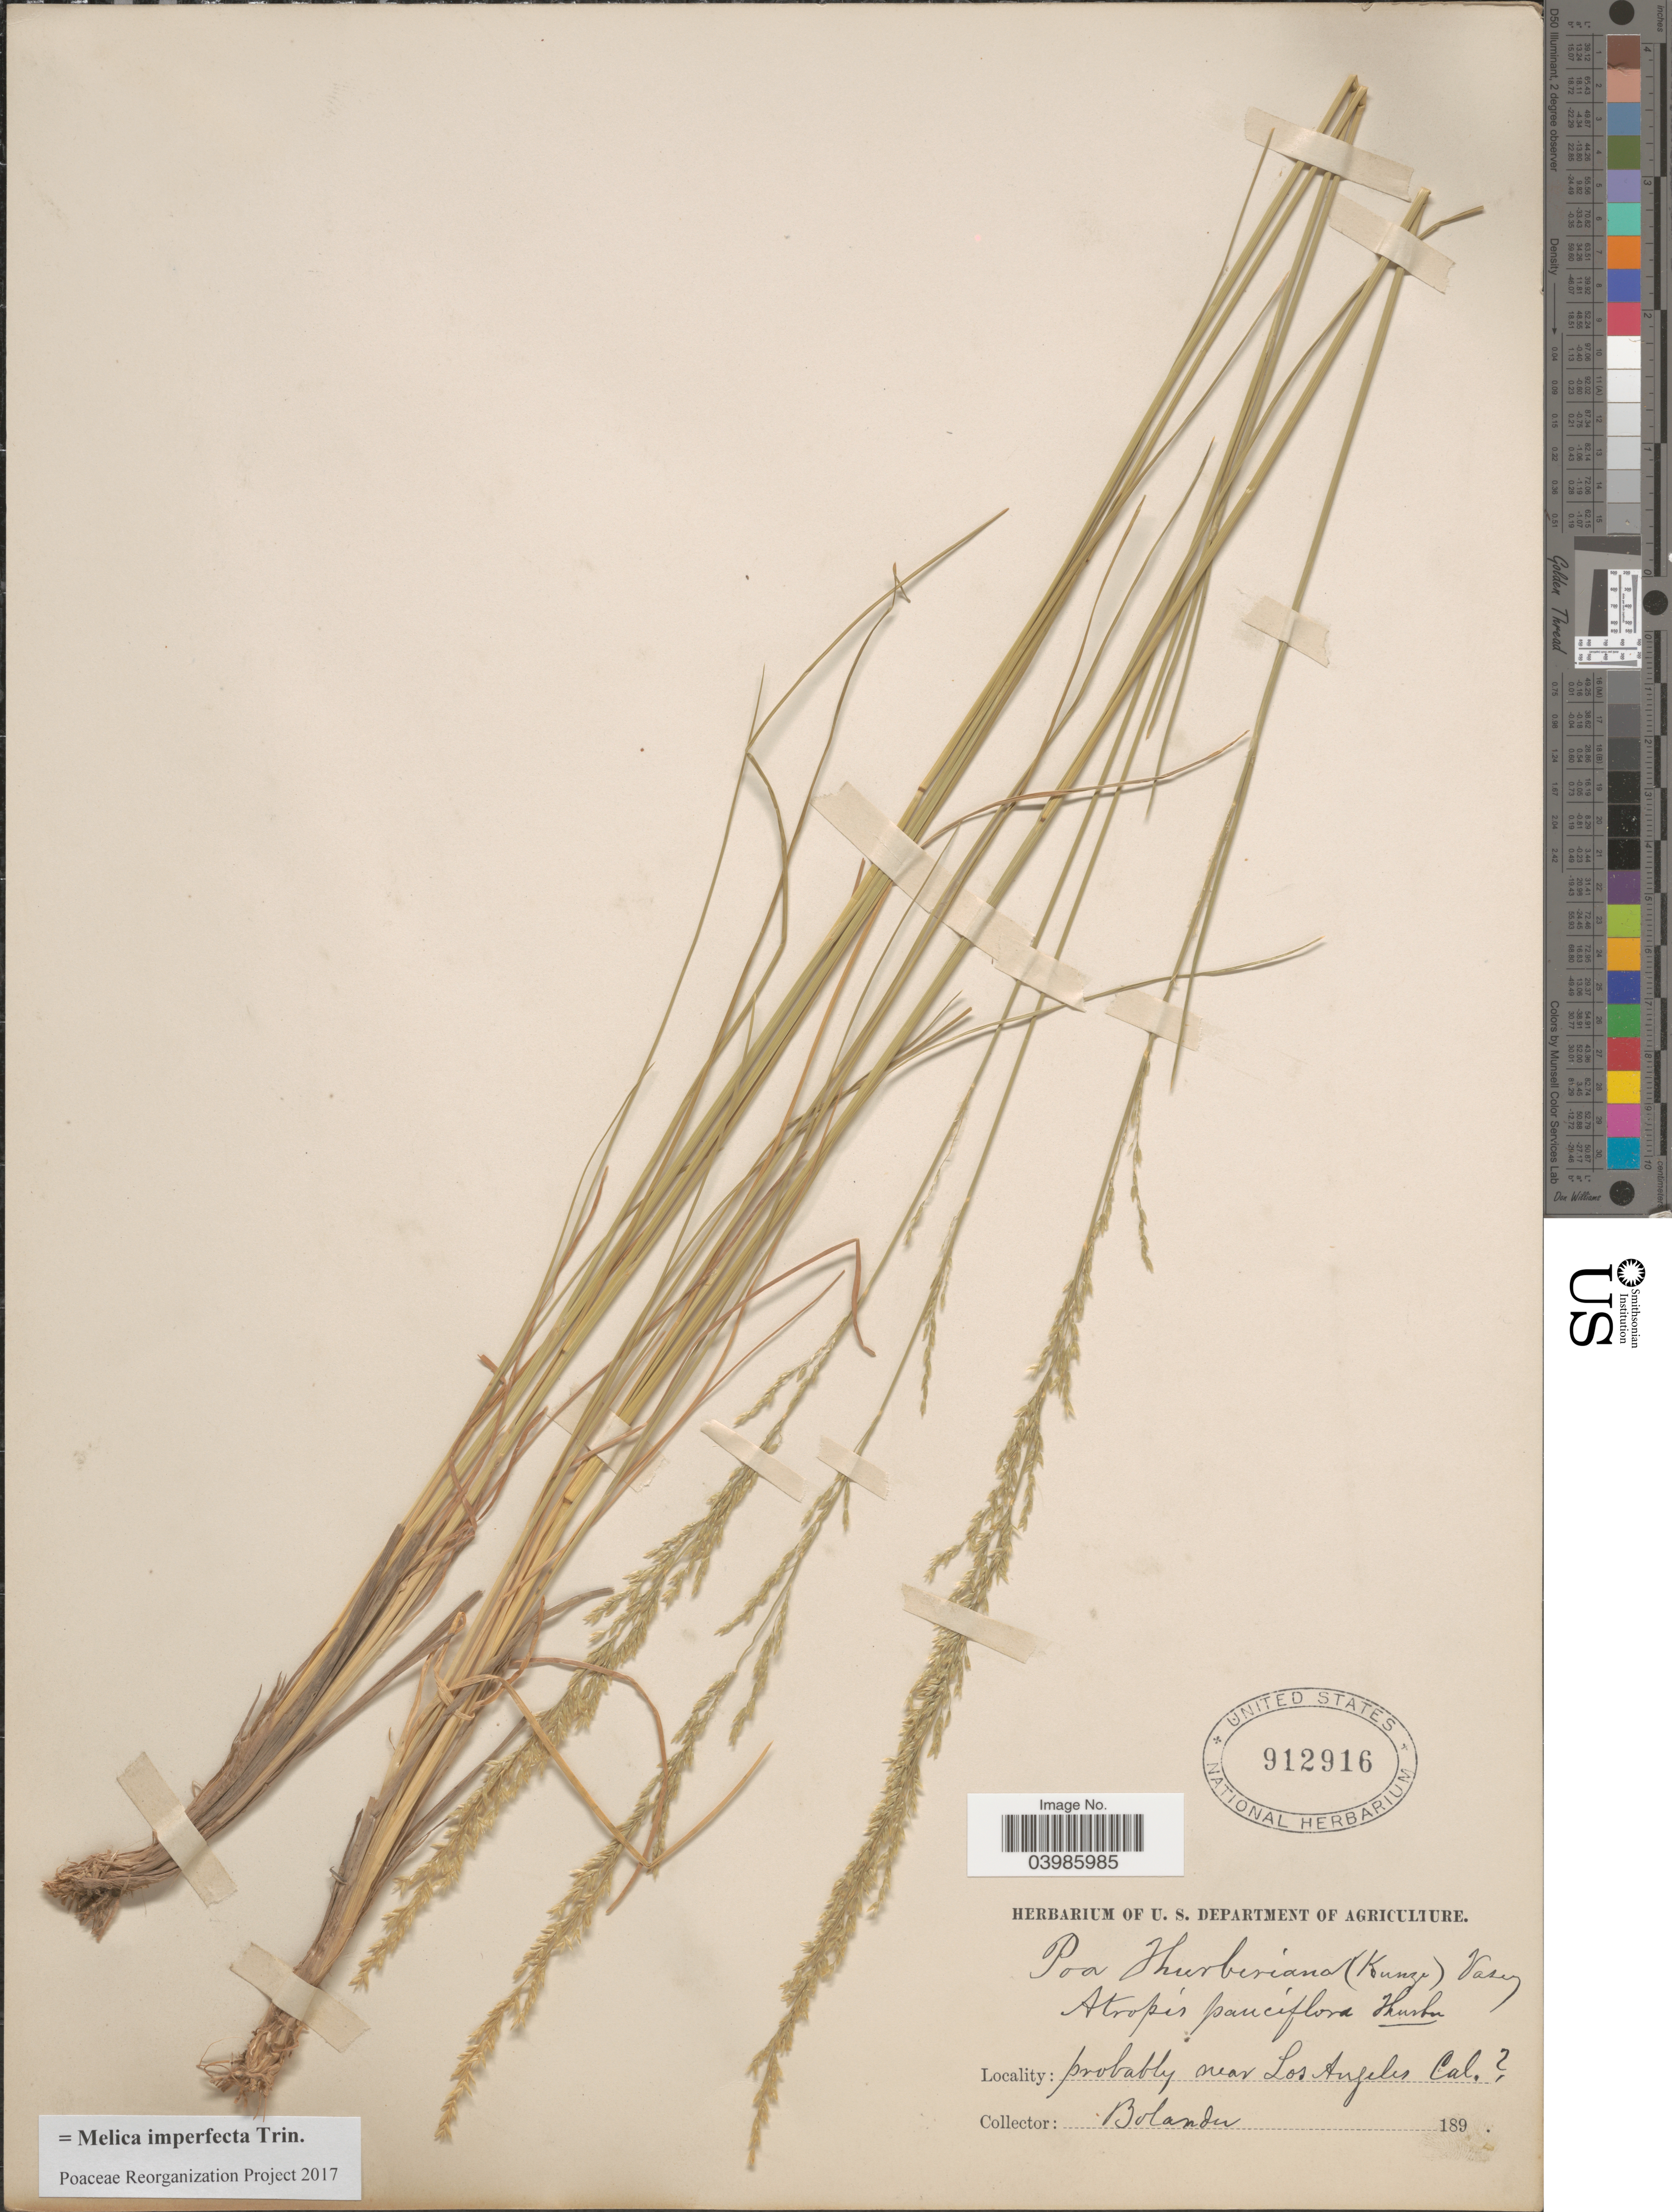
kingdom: Plantae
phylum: Tracheophyta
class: Liliopsida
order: Poales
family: Poaceae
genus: Melica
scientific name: Melica imperfecta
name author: Trin.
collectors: H. Bolander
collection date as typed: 189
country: United States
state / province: California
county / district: Los Angeles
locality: Probably near Los Angeles.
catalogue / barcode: US 912916